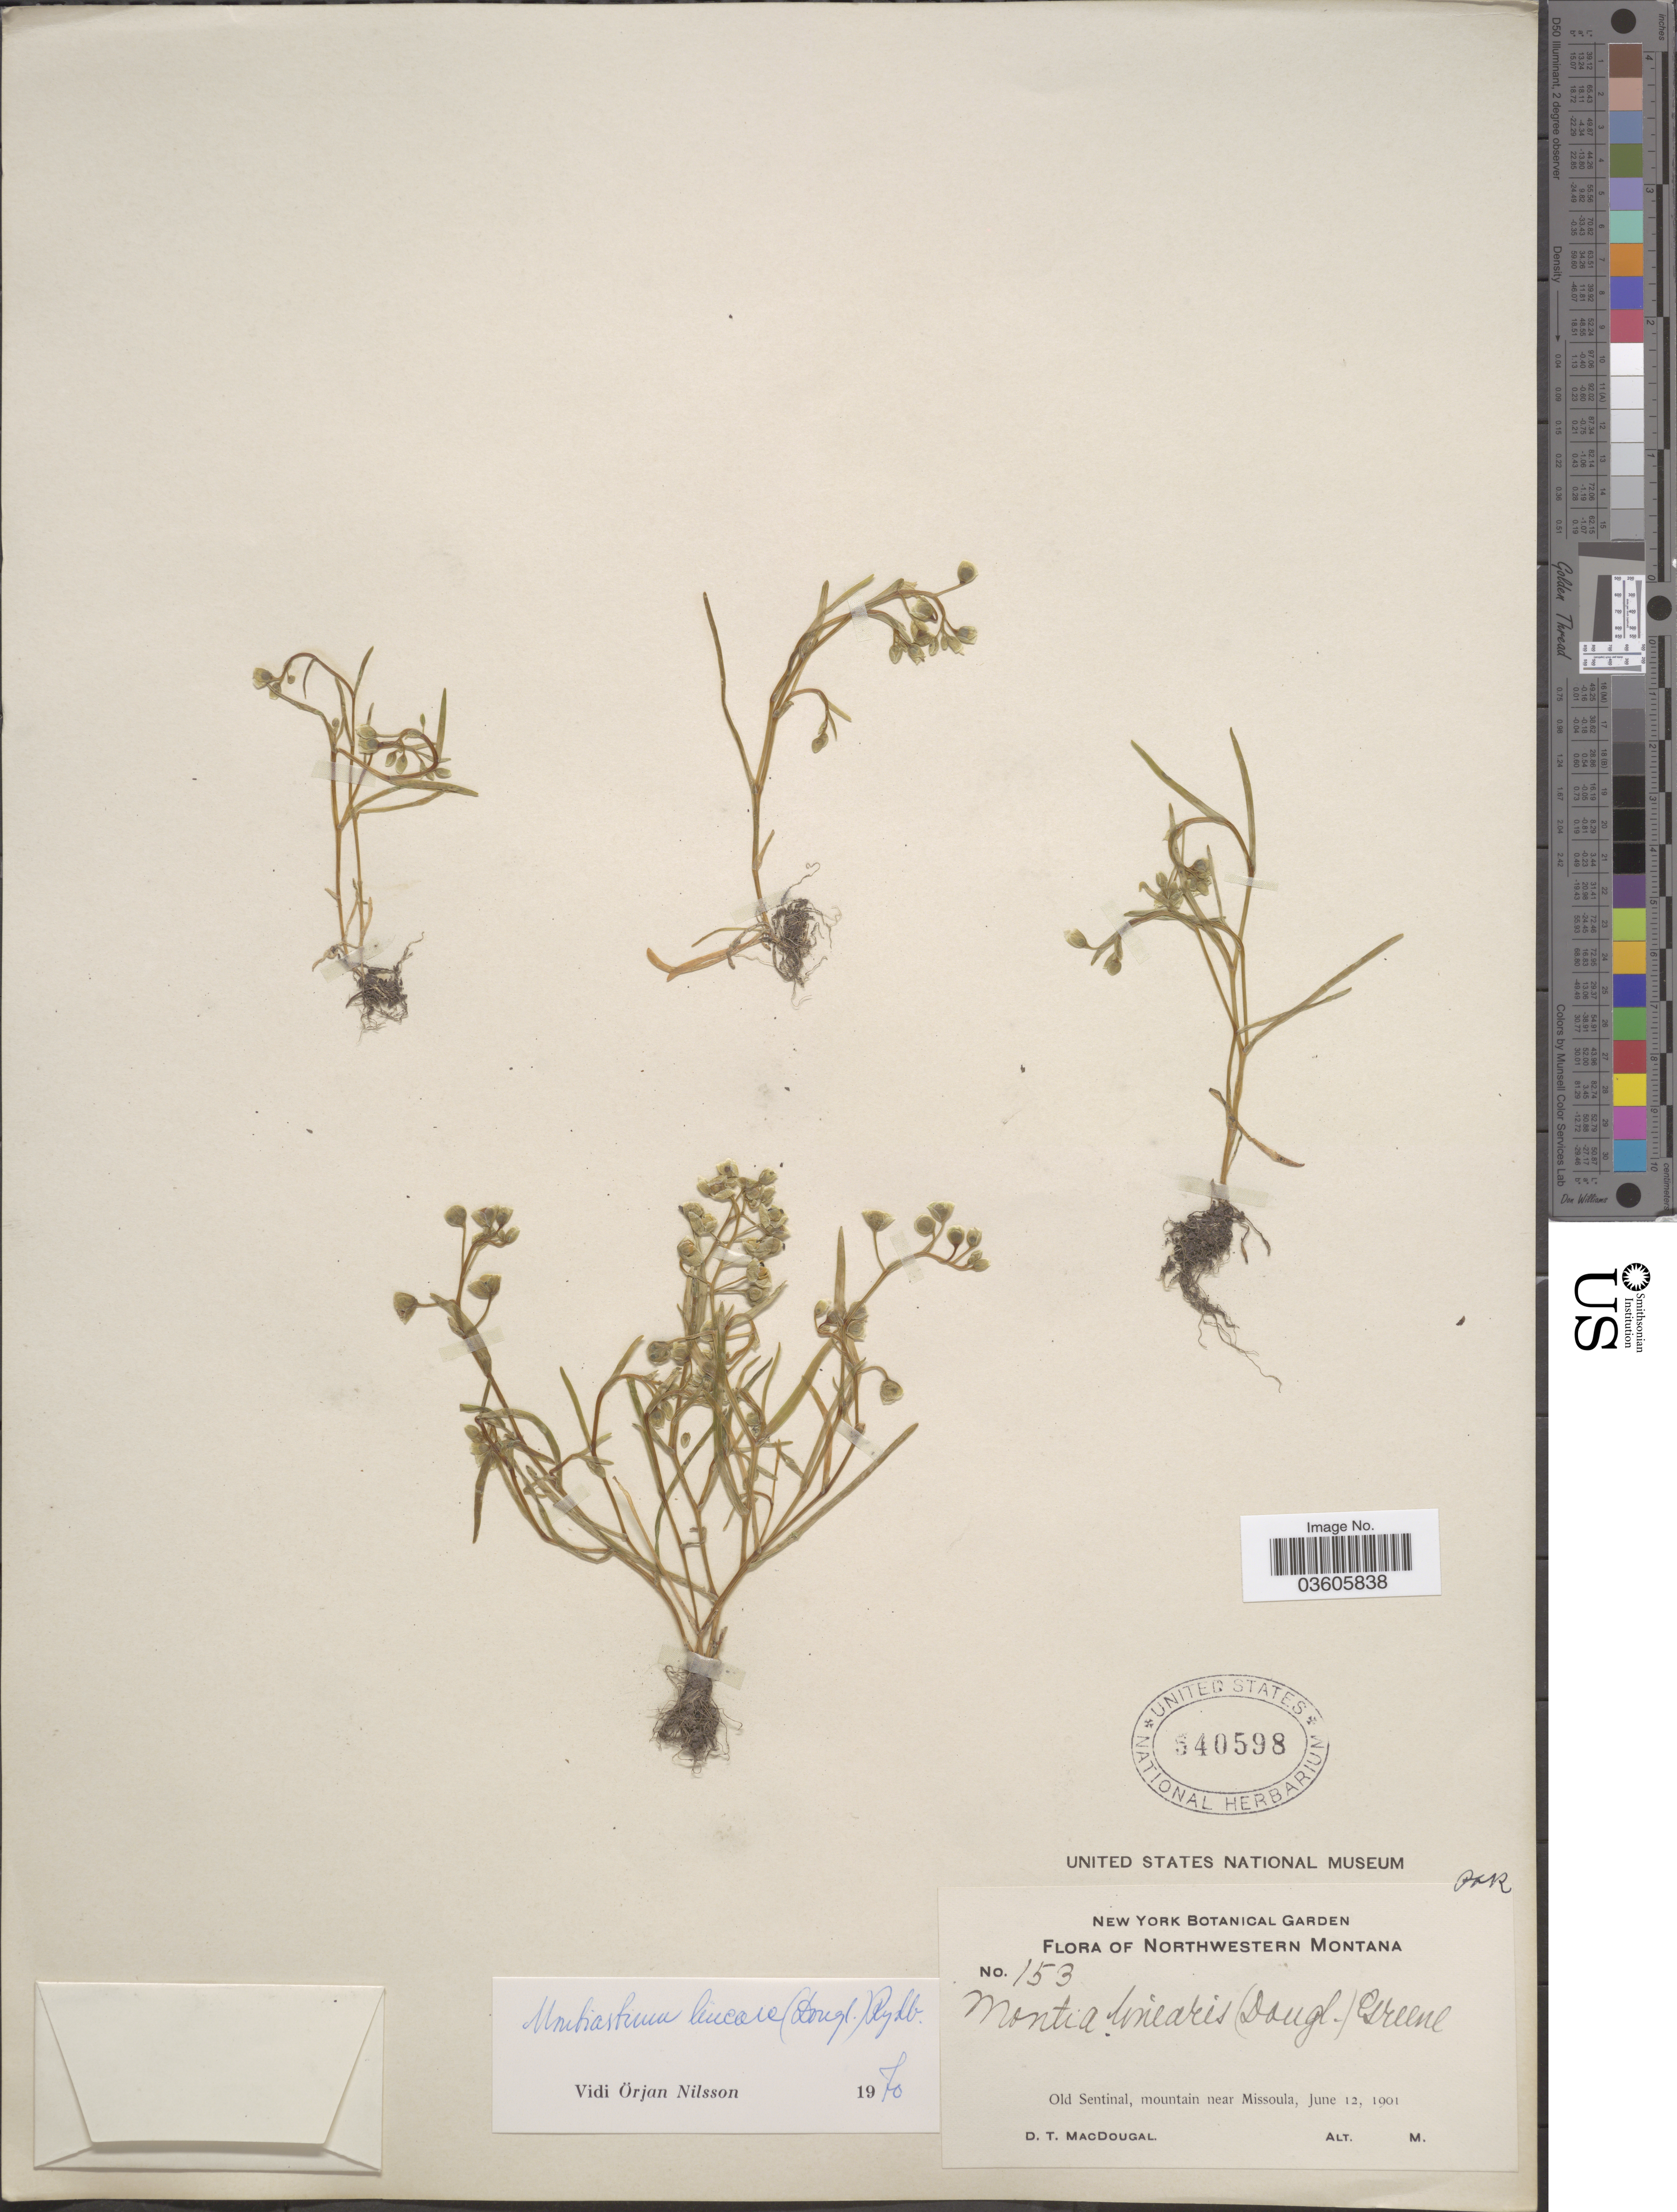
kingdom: Plantae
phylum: Tracheophyta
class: Magnoliopsida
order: Caryophyllales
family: Montiaceae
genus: Montia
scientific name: Montia linearis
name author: (Douglas) Greene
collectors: D. T. MacDougal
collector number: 153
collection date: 1901-06-12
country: United States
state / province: Montana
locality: Northwestern Montana. Old Sentinal, mountain near Missoula.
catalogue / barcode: US 540598